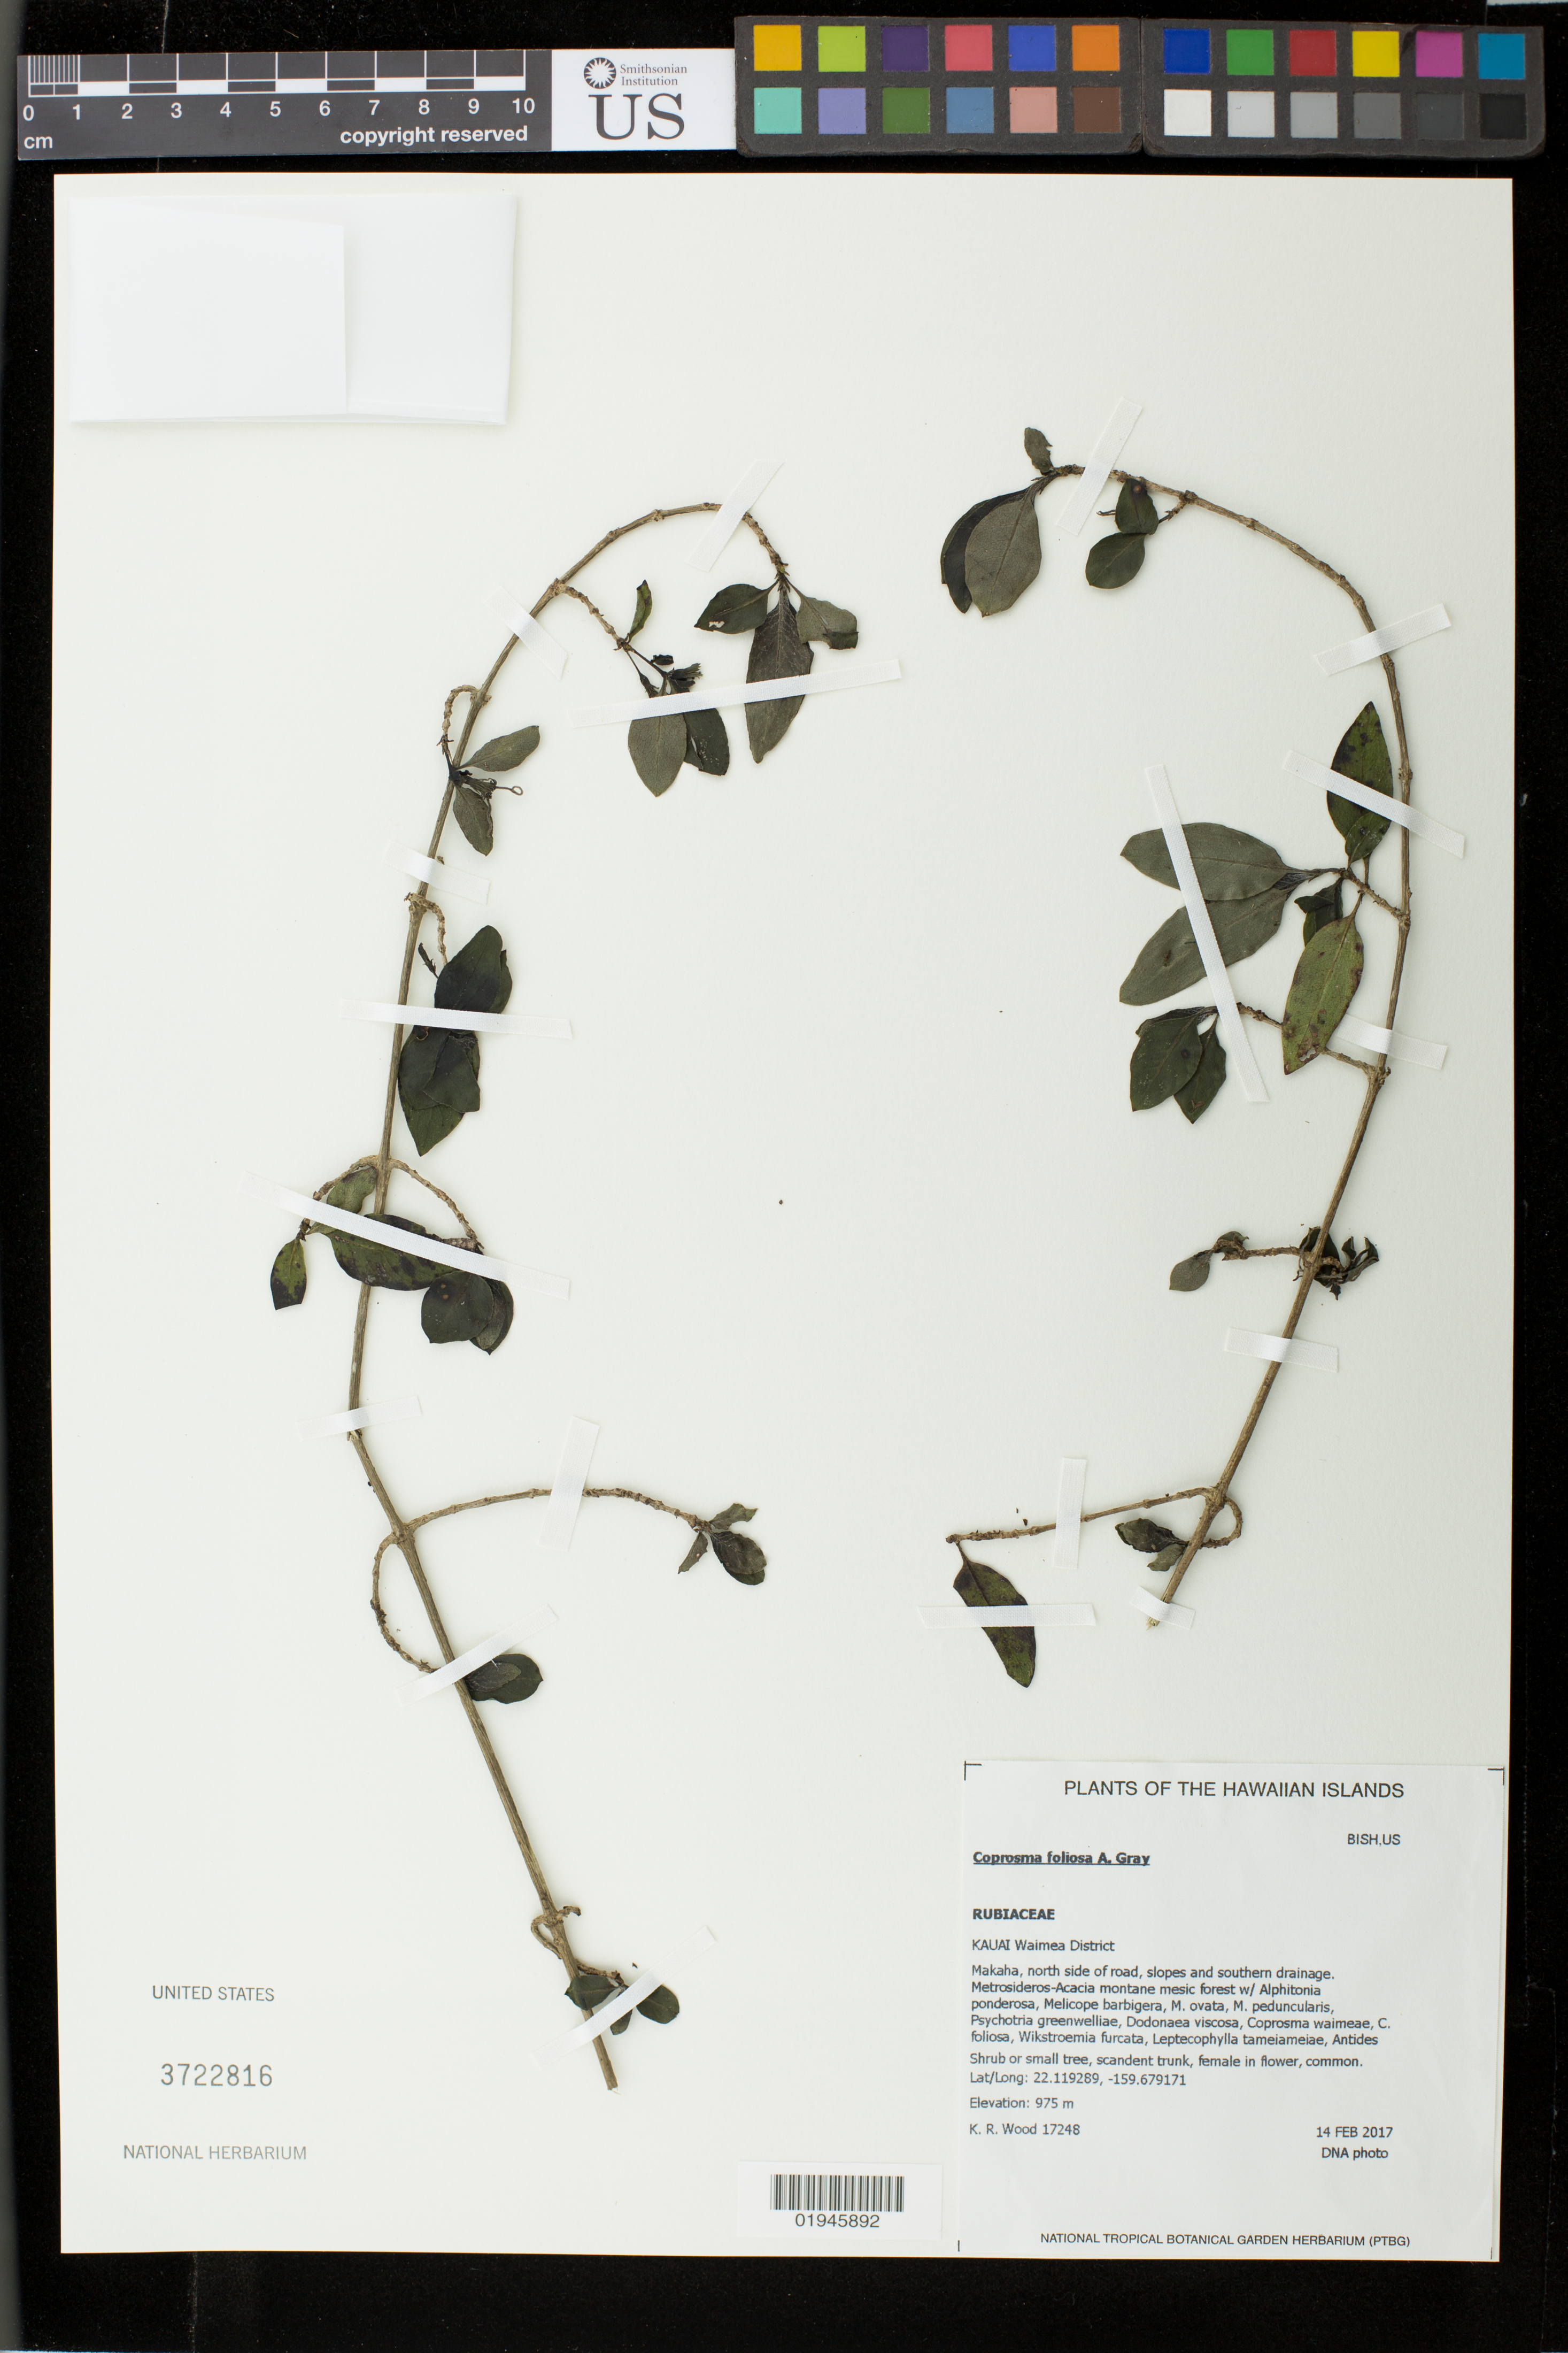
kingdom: Plantae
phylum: Tracheophyta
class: Magnoliopsida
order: Gentianales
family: Rubiaceae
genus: Coprosma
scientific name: Coprosma foliosa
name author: A. Gray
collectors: K. R. Wood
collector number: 17248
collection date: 2017-02-14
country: United States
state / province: Hawaii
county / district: Kauai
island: Kaua'i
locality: Waimea District, Makaha, north side of road, slopes and southern drainage.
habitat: Montane mesic forest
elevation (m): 975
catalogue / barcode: US 3722816